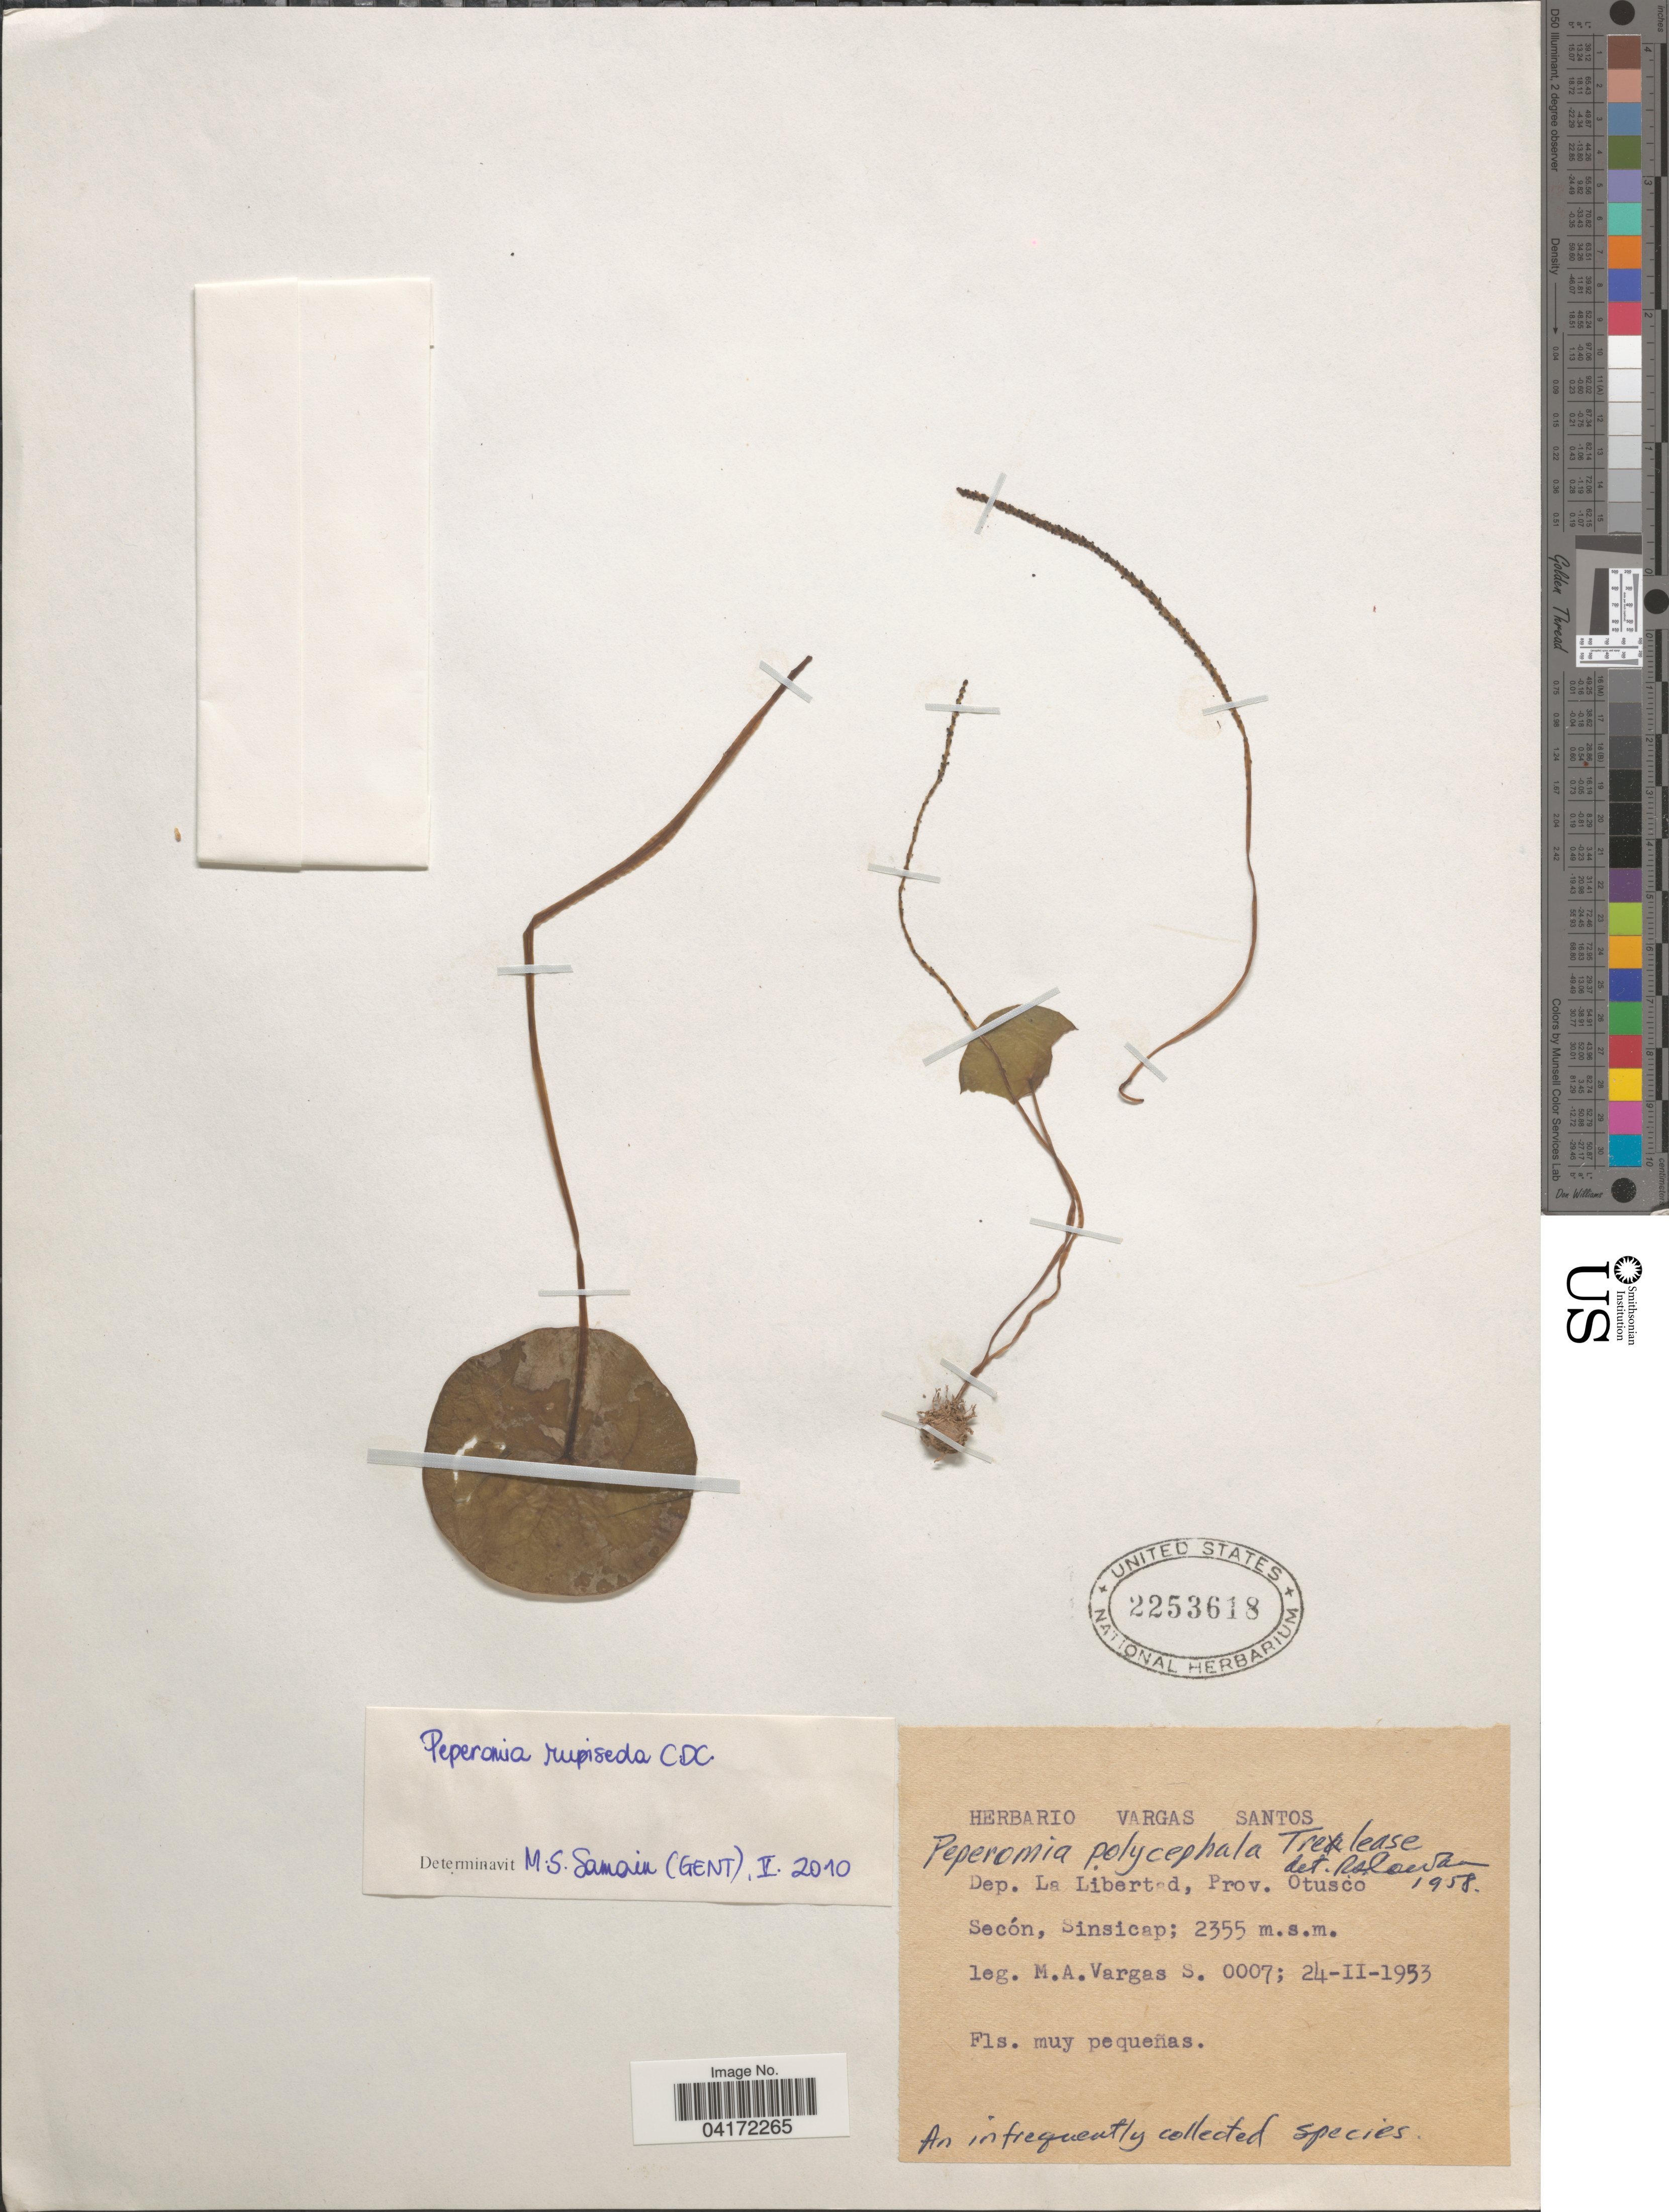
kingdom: Plantae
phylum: Tracheophyta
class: Magnoliopsida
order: Piperales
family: Piperaceae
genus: Peperomia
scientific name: Peperomia rupiseda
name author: C. DC.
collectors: M. Vargas S.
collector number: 0007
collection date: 1953-02-24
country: Peru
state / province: La Libertad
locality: Dep. La Libertad, Prov. Otusco. Secón, Sinsicap.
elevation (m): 2355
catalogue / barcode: US 2253618